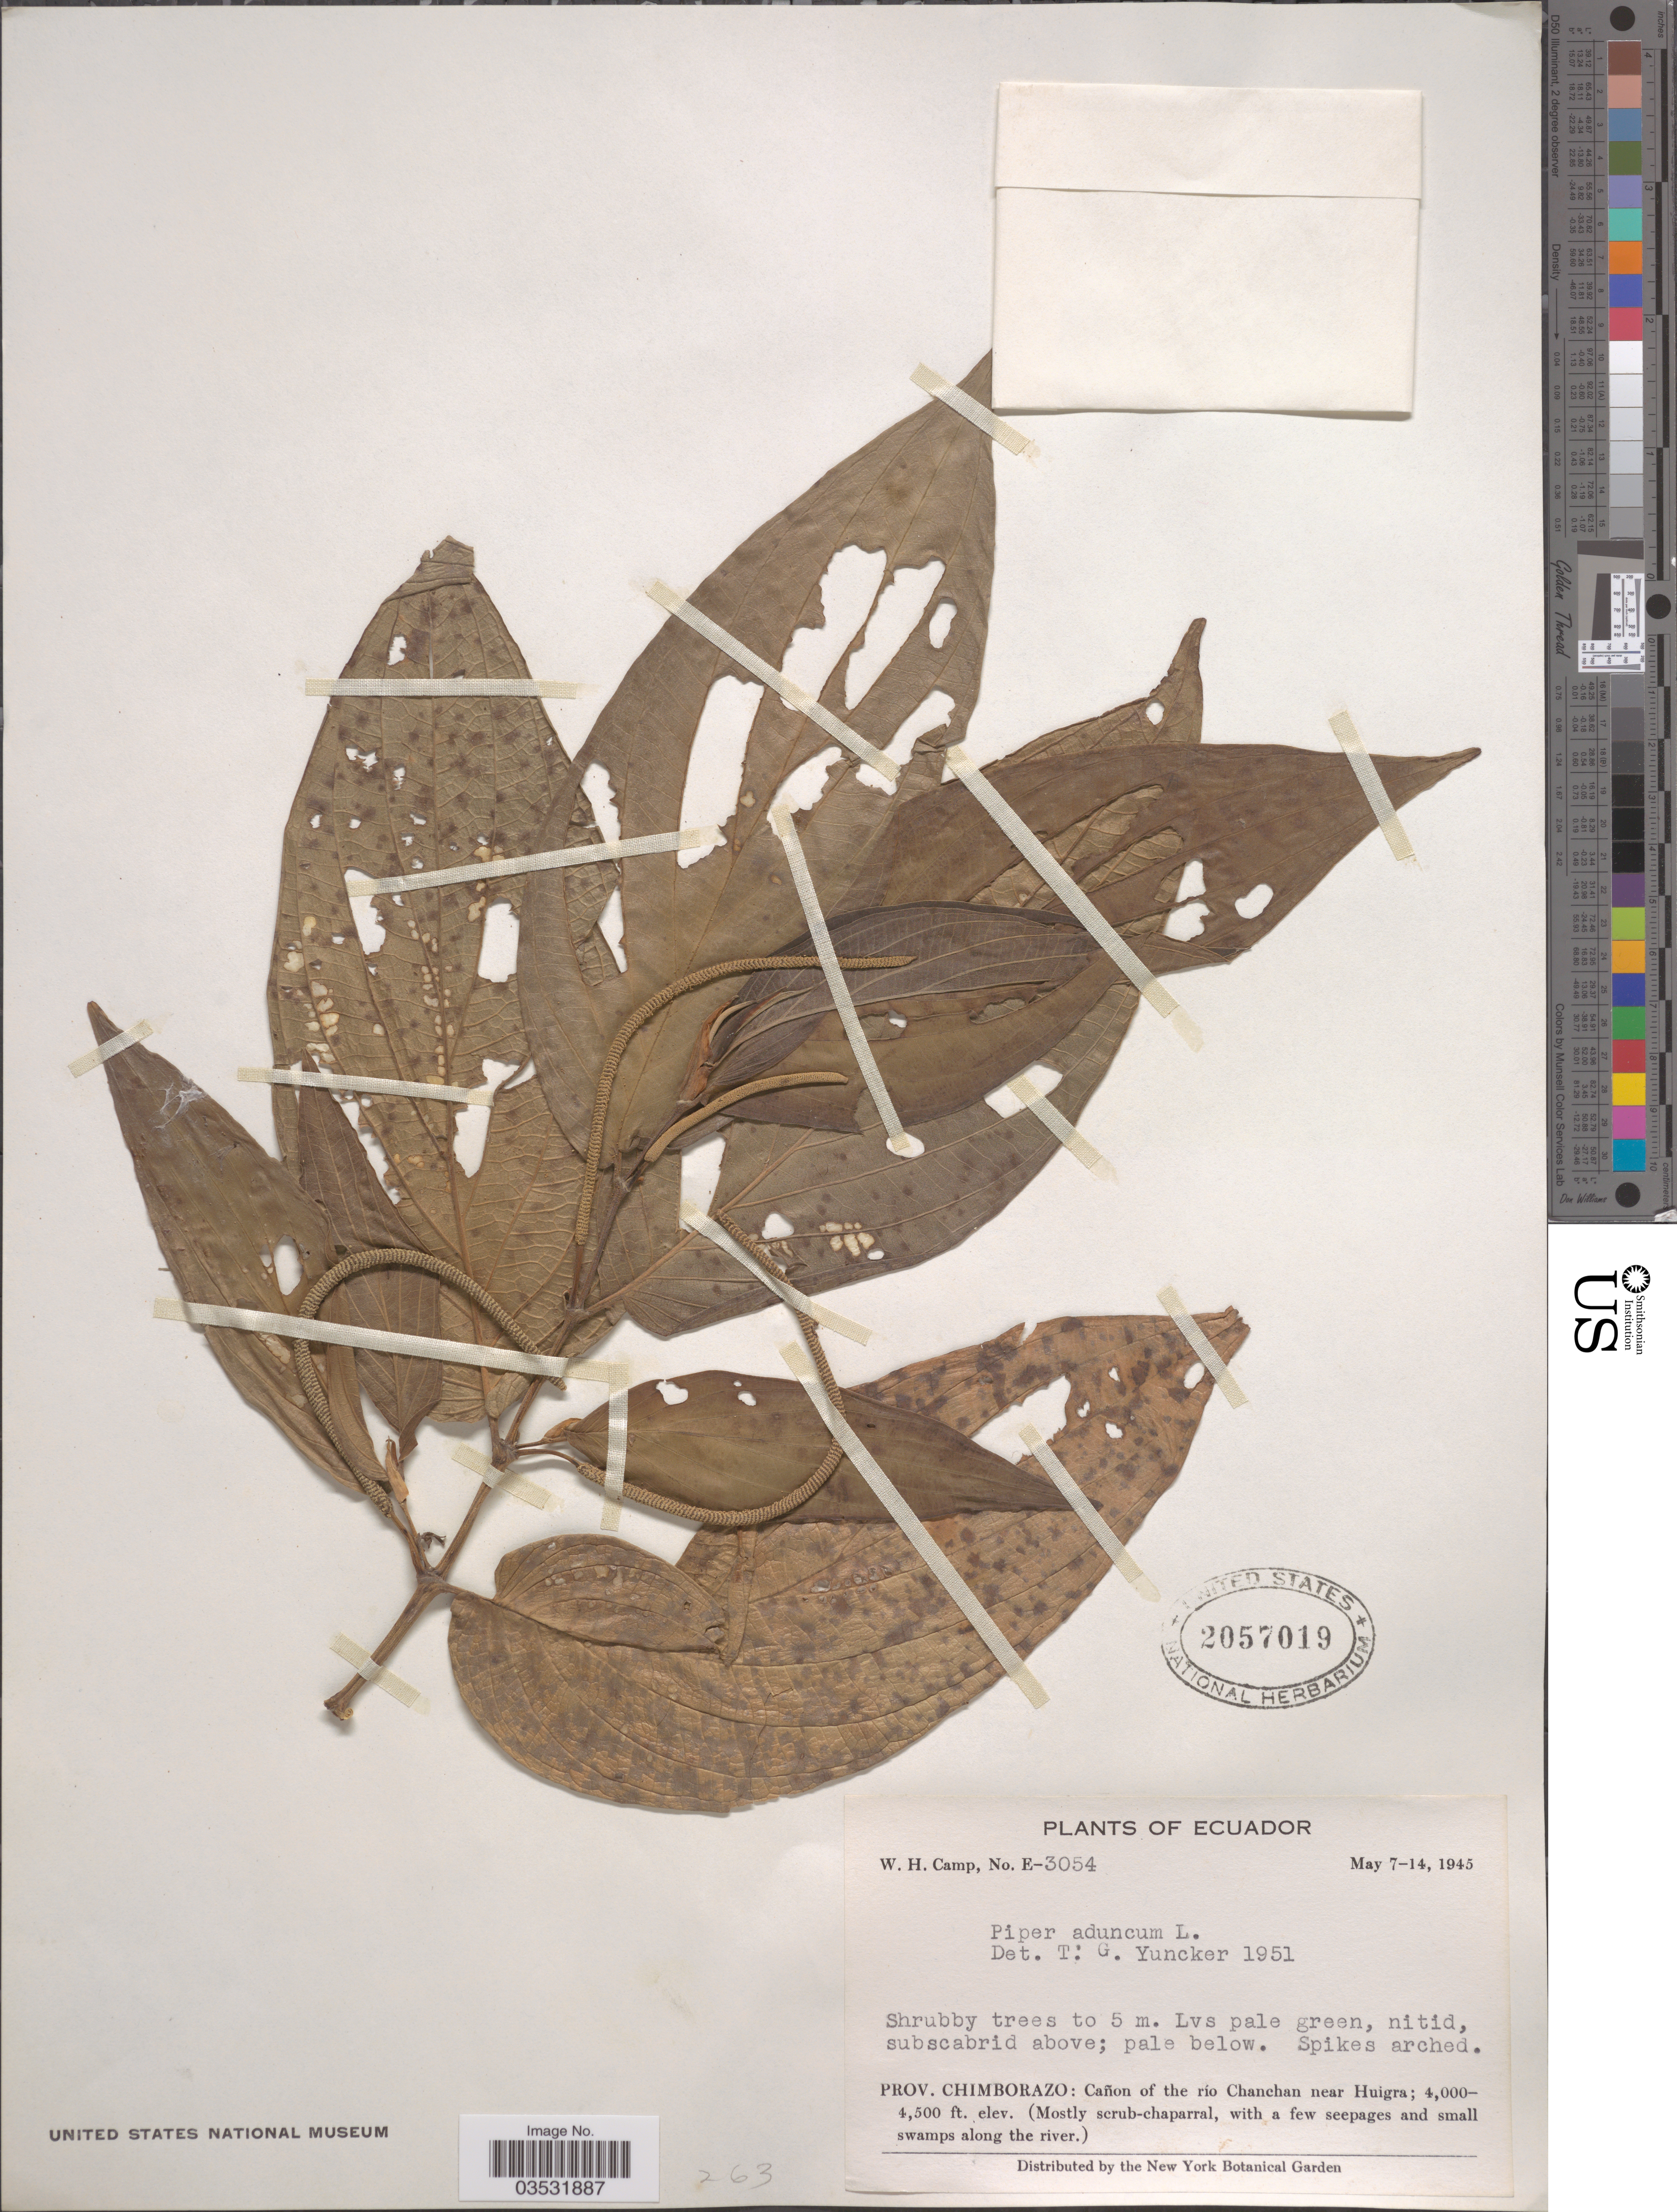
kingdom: Plantae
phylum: Tracheophyta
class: Magnoliopsida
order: Piperales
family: Piperaceae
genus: Piper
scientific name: Piper aduncum var. aduncum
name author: L.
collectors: W. H. Camp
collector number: E-3054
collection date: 1945-05-07/1945-05-14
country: Ecuador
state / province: Chimborazo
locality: Cañon of the río Chanchan near Huigra.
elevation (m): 1219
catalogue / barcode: US 2057019